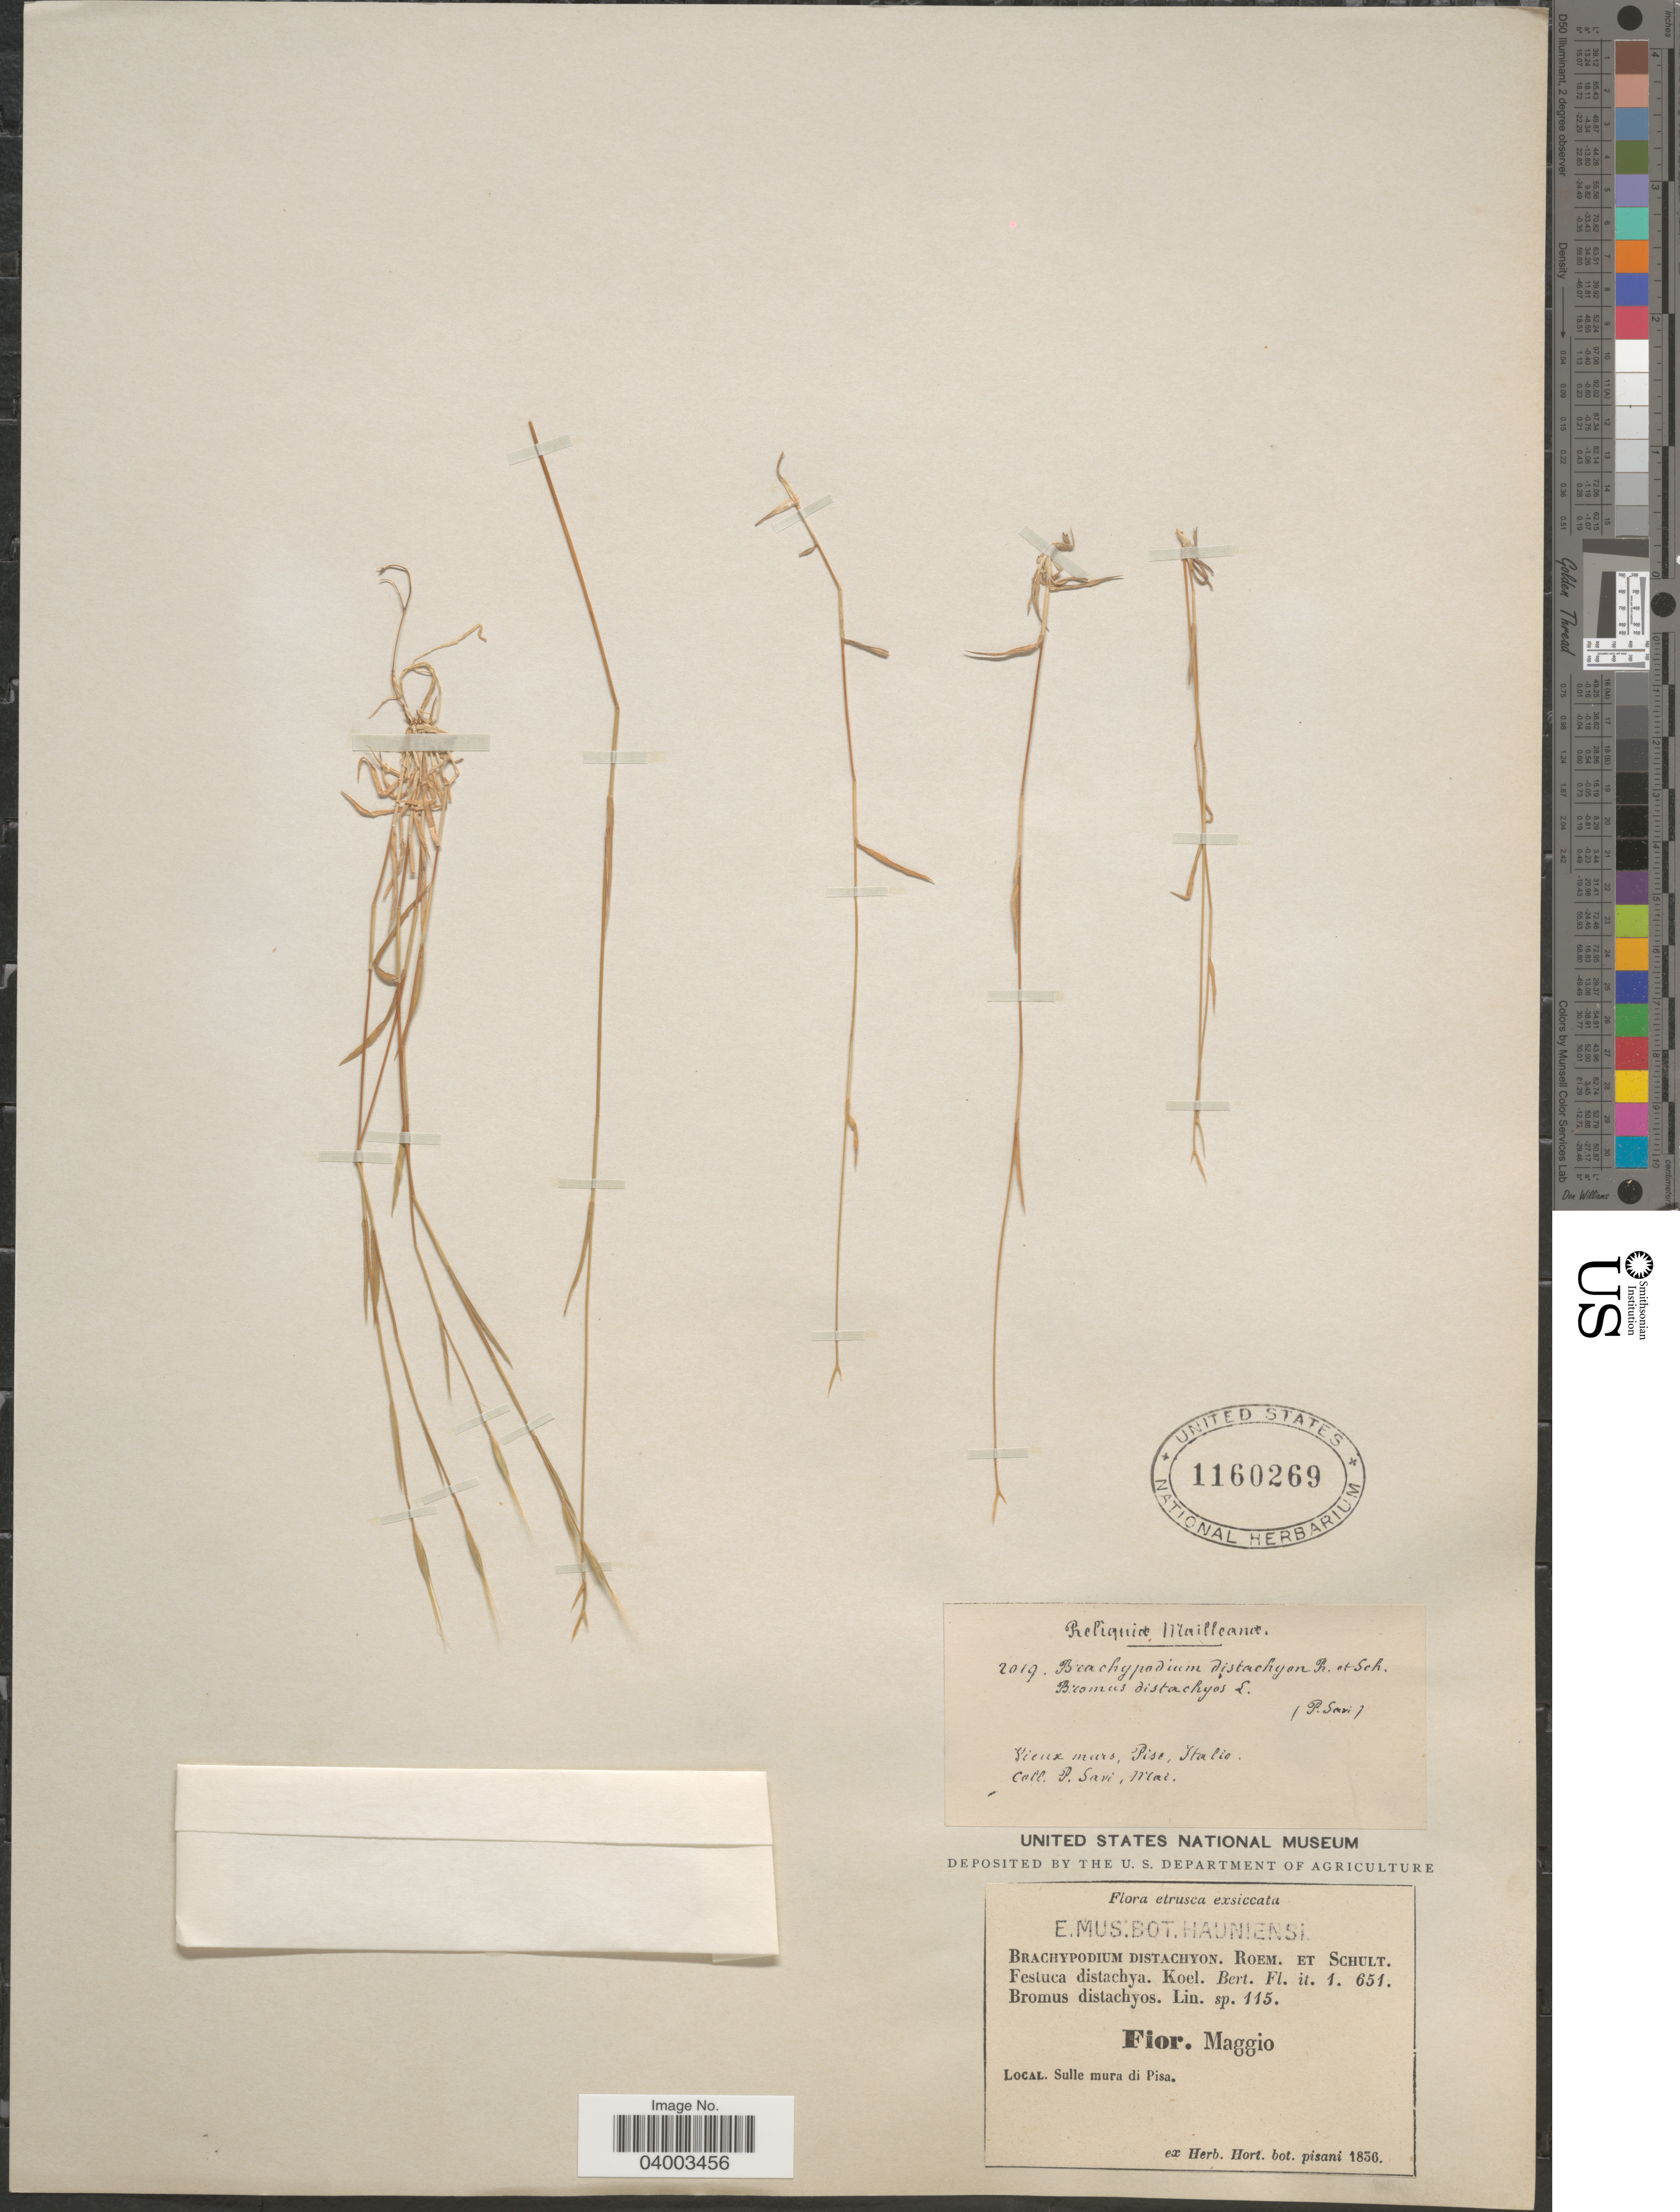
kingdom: Plantae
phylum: Tracheophyta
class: Liliopsida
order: Poales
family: Poaceae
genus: Brachypodium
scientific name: Brachypodium distachyon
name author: (L.) P. Beauv.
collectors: P. Savi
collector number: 2019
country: Italy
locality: Lieux mars, Pise, Italia. Etrusca. Sulle mura di Pisa.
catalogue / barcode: US 1160269